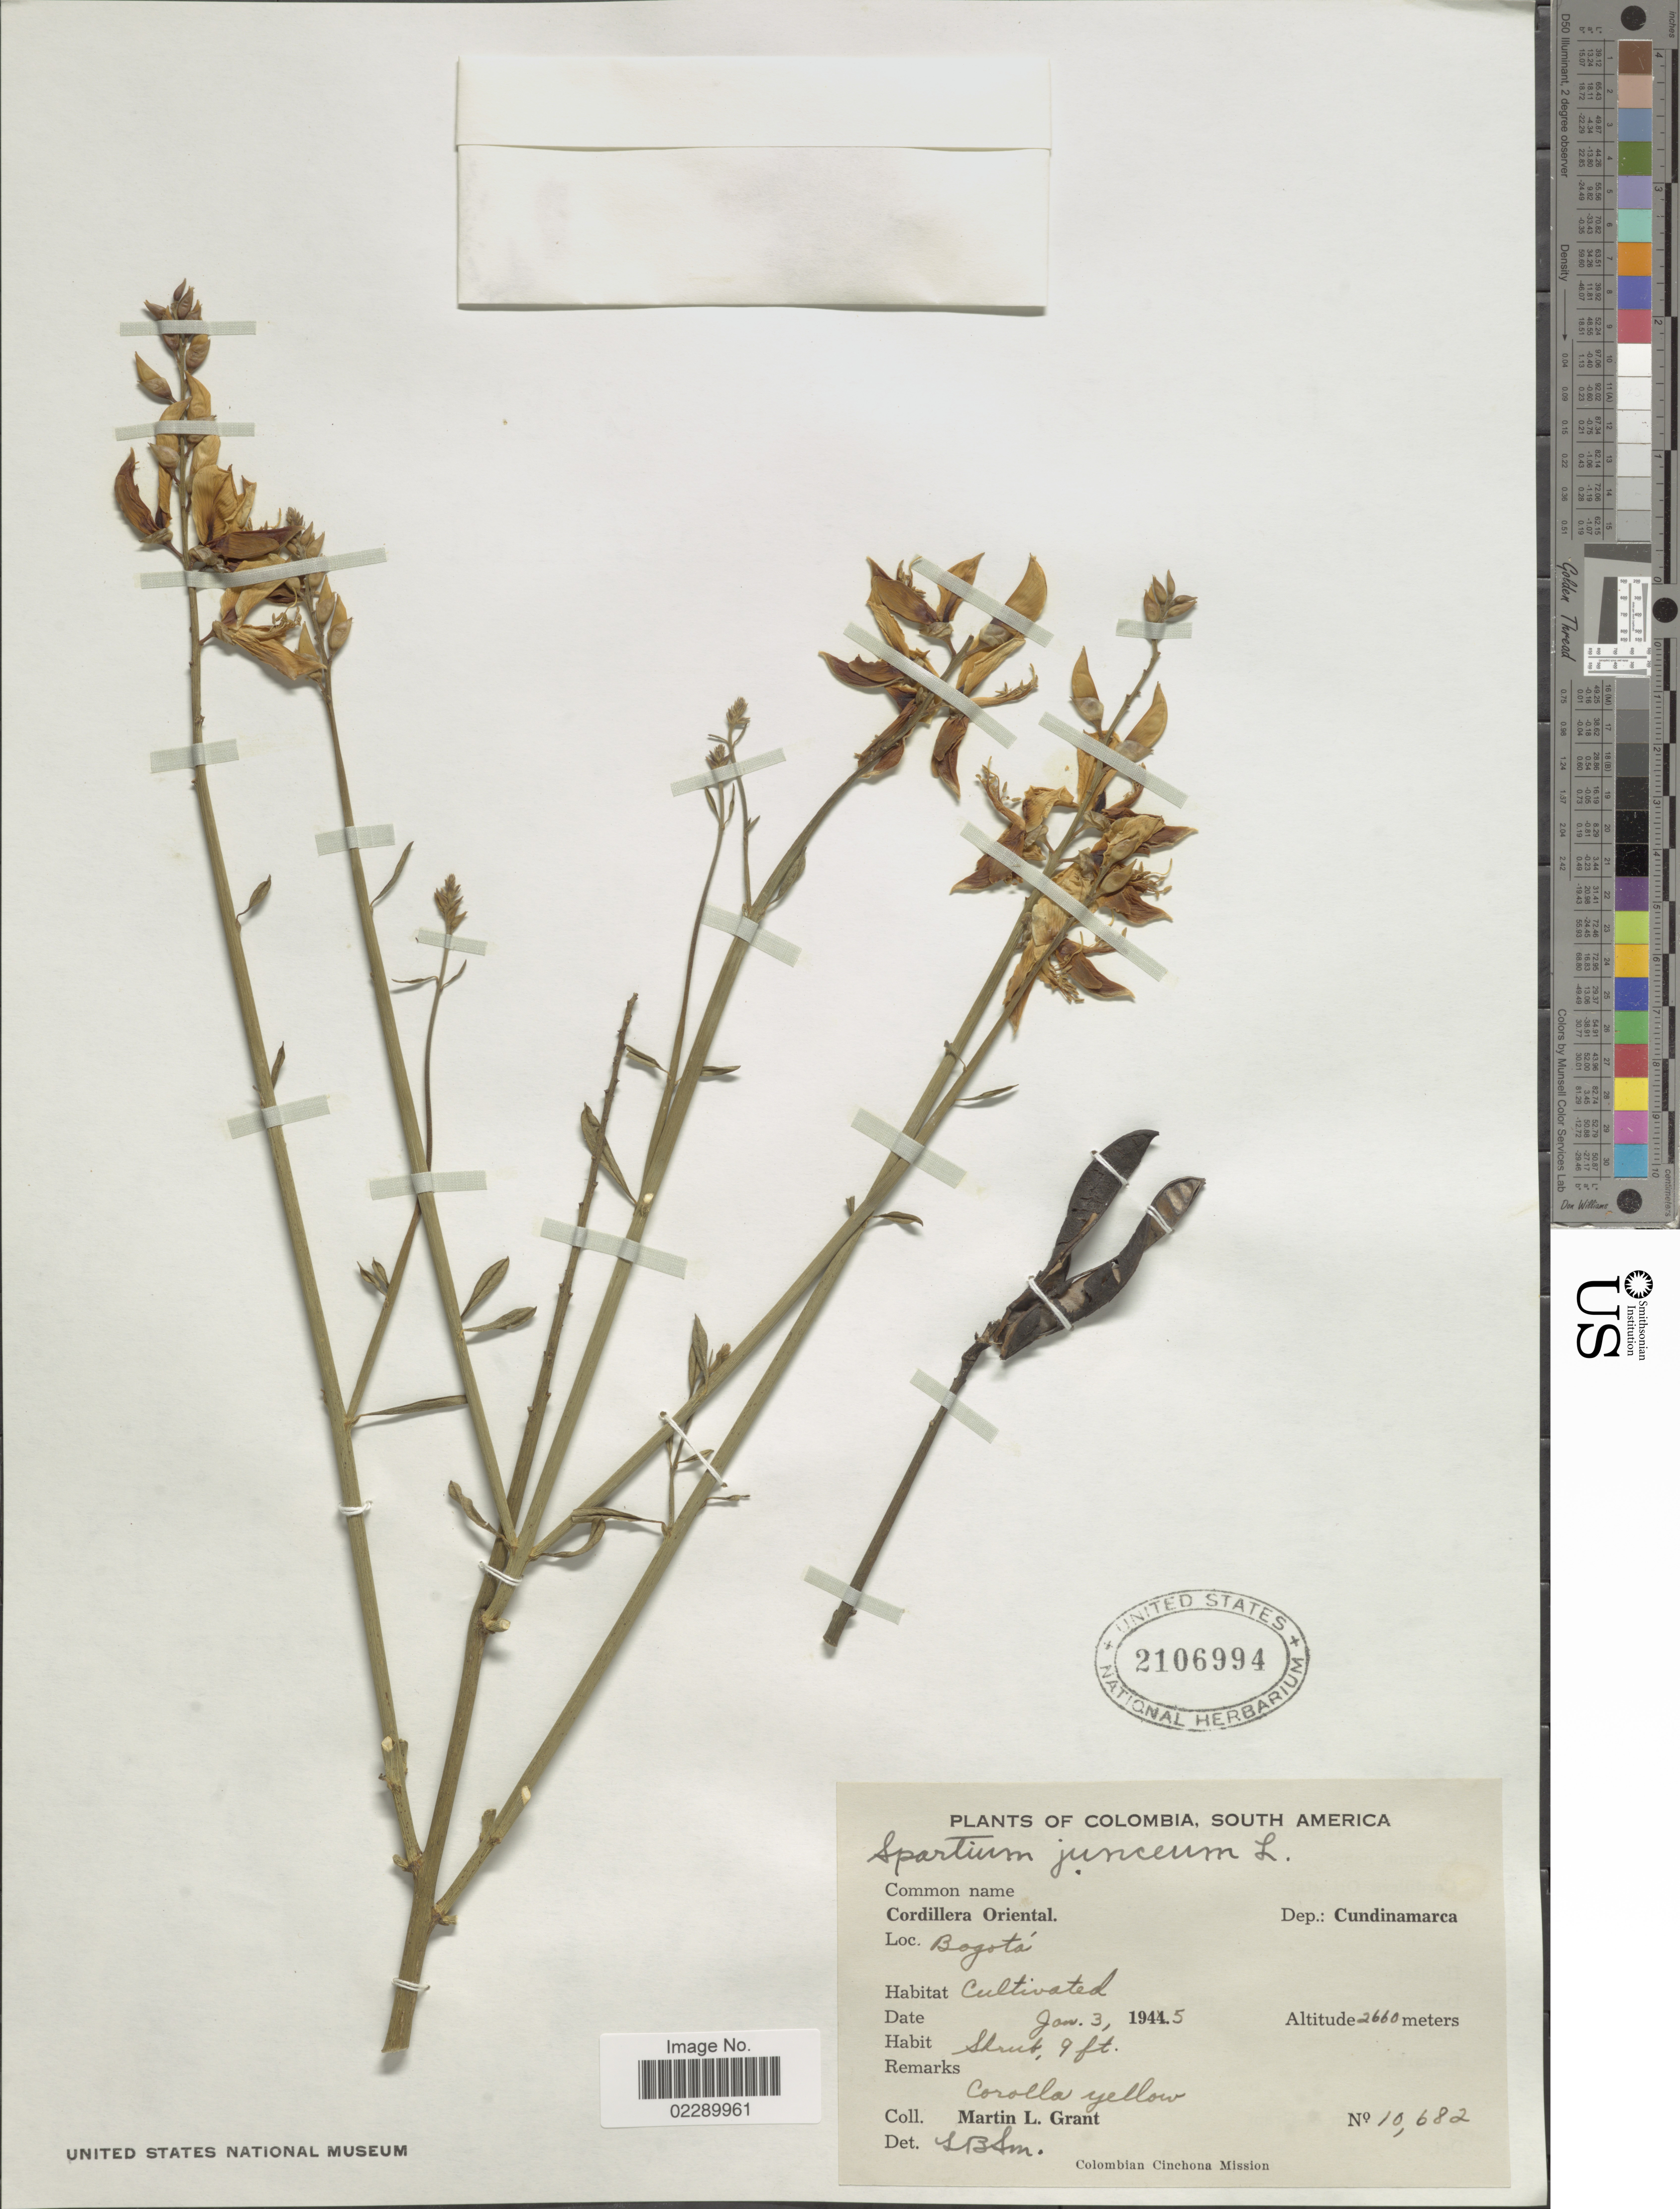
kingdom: Plantae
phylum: Tracheophyta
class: Magnoliopsida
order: Fabales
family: Fabaceae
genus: Spartium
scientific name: Spartium junceum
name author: L.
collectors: M. L. Grant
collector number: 10682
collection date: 1945-01-03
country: Colombia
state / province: Cundinamarca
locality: Cordillera Oriental. Dep.: Cundinamarca. Bogotá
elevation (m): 2660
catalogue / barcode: US 2106994